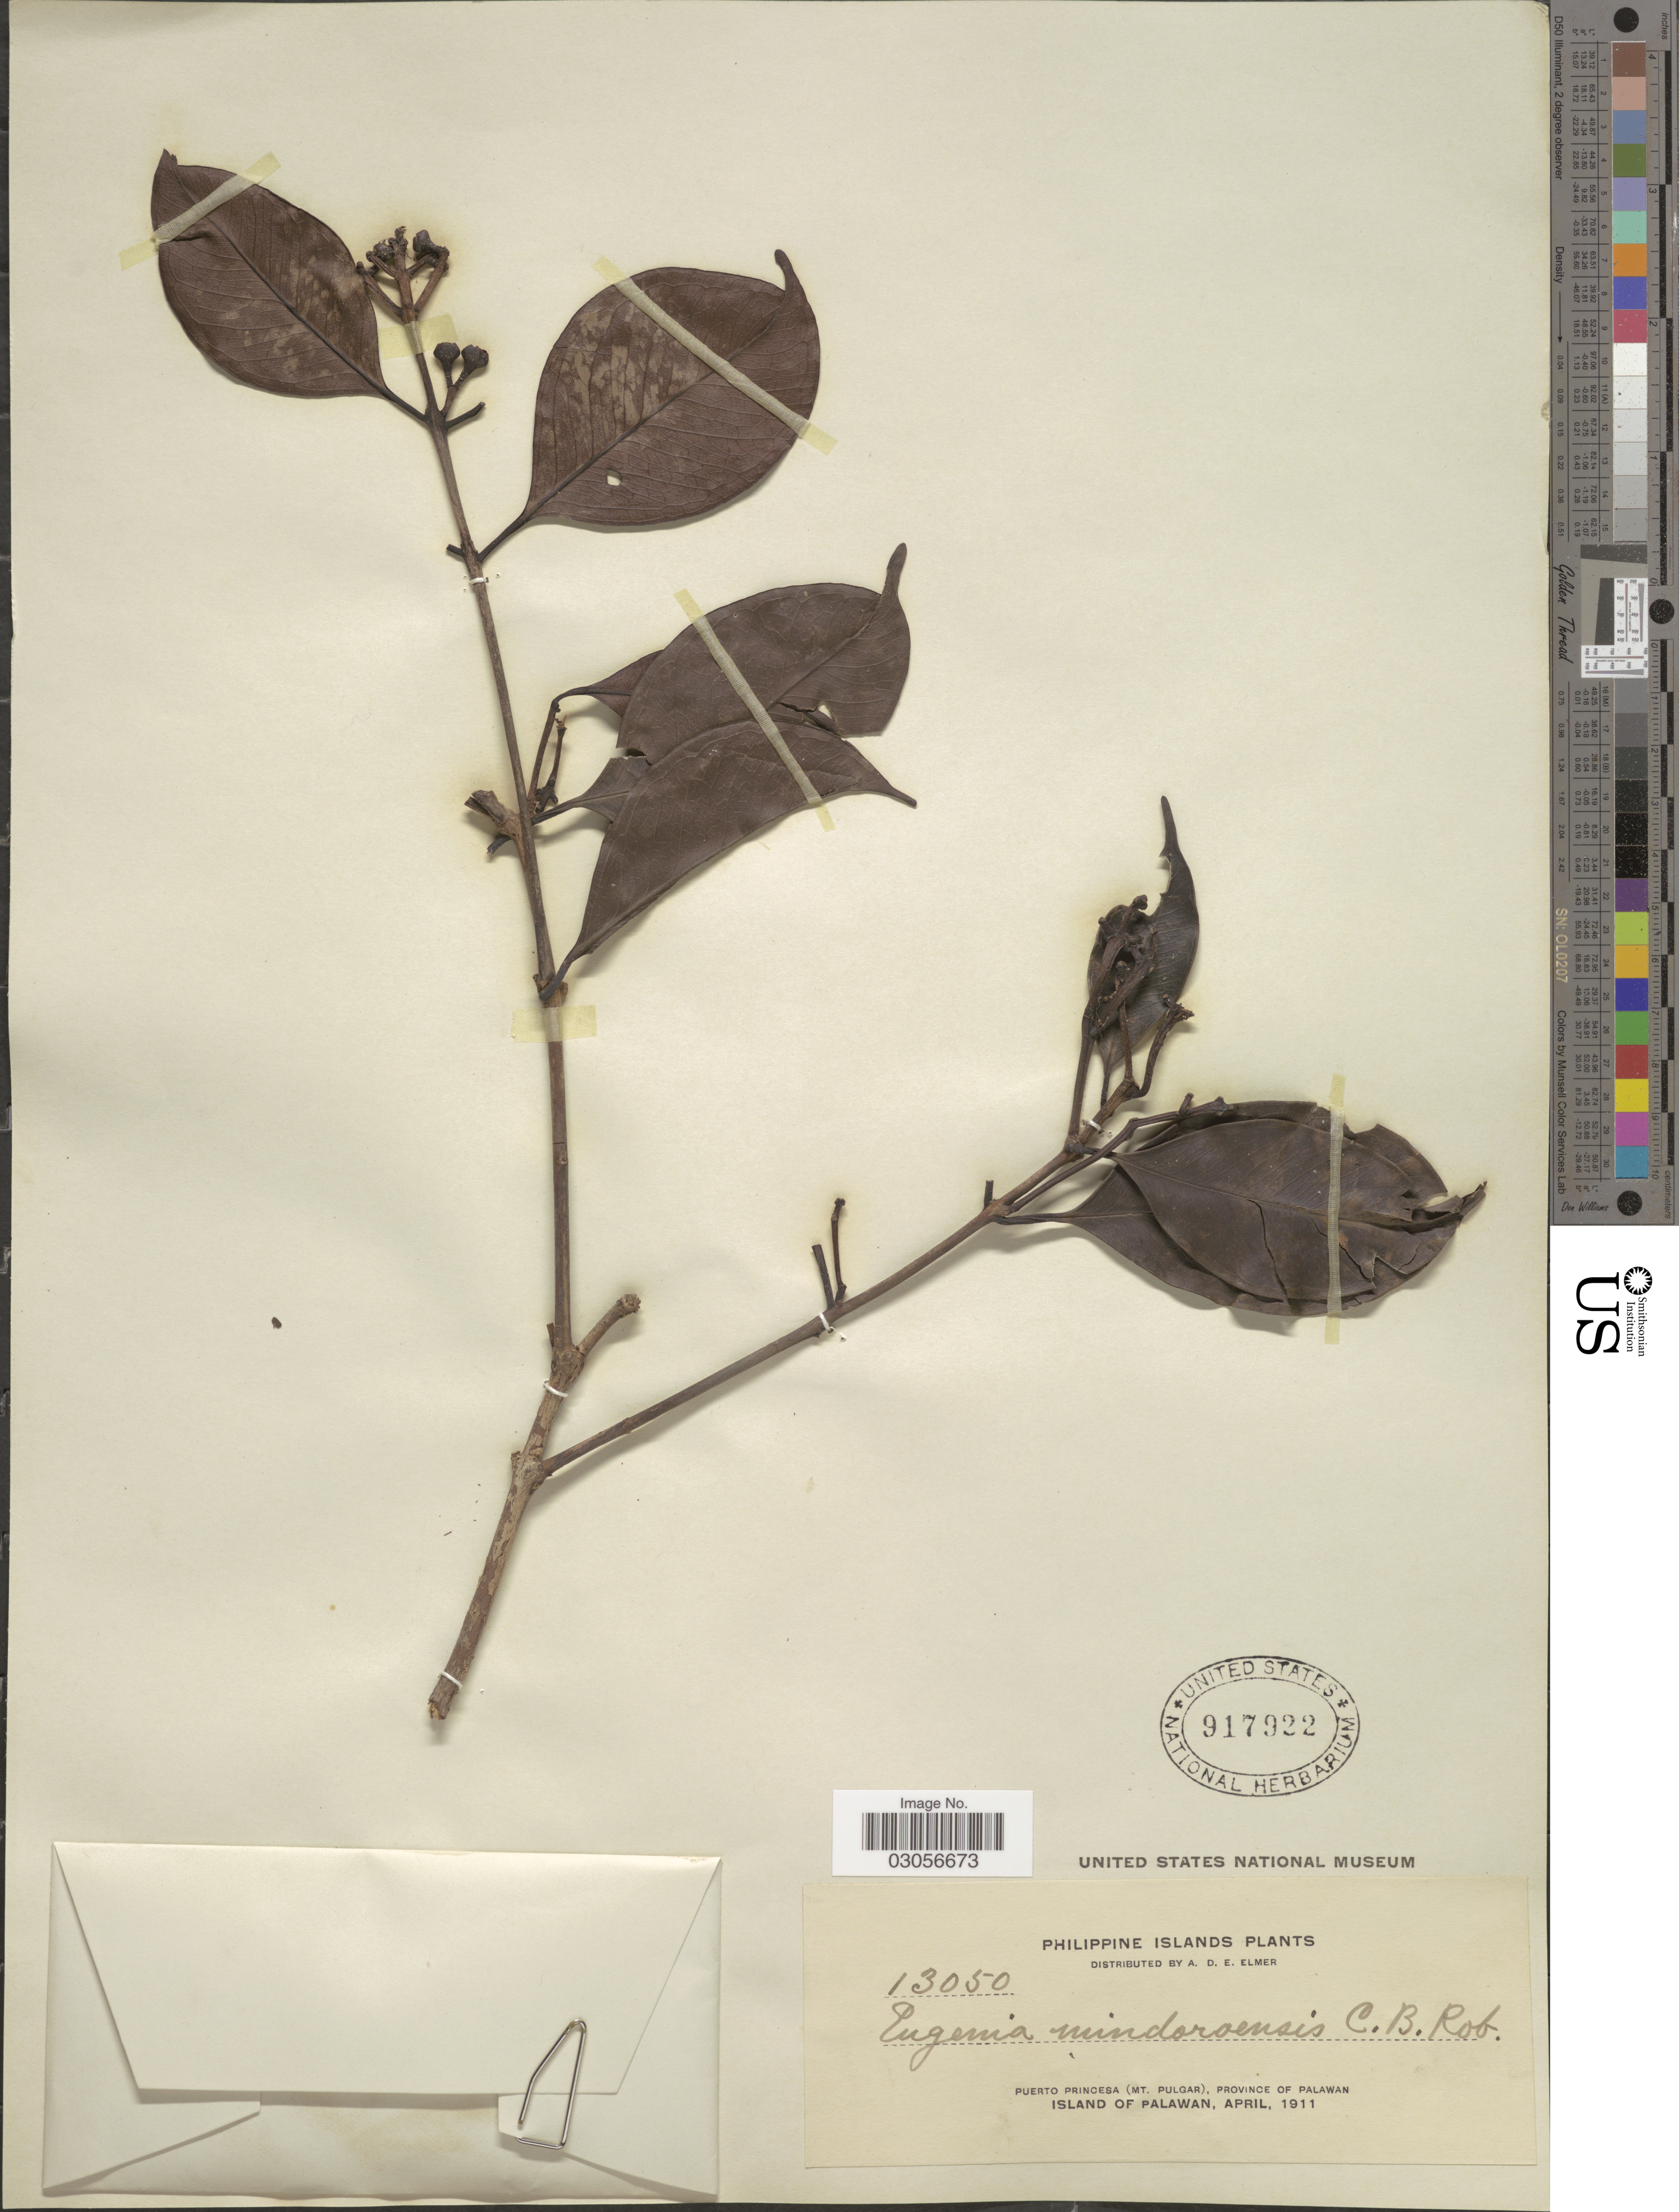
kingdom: Plantae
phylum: Tracheophyta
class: Magnoliopsida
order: Myrtales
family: Myrtaceae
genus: Syzygium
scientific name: Syzygium mindorense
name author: (C.B. Rob.) Masam.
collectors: A. D. E. Elmer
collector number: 13050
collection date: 1911-04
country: Philippines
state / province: Mimaropa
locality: Philippine Islands. Puerto Princesa (Mt. Pulgar), Province of Palawan. Island of Palawan.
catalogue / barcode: US 917922